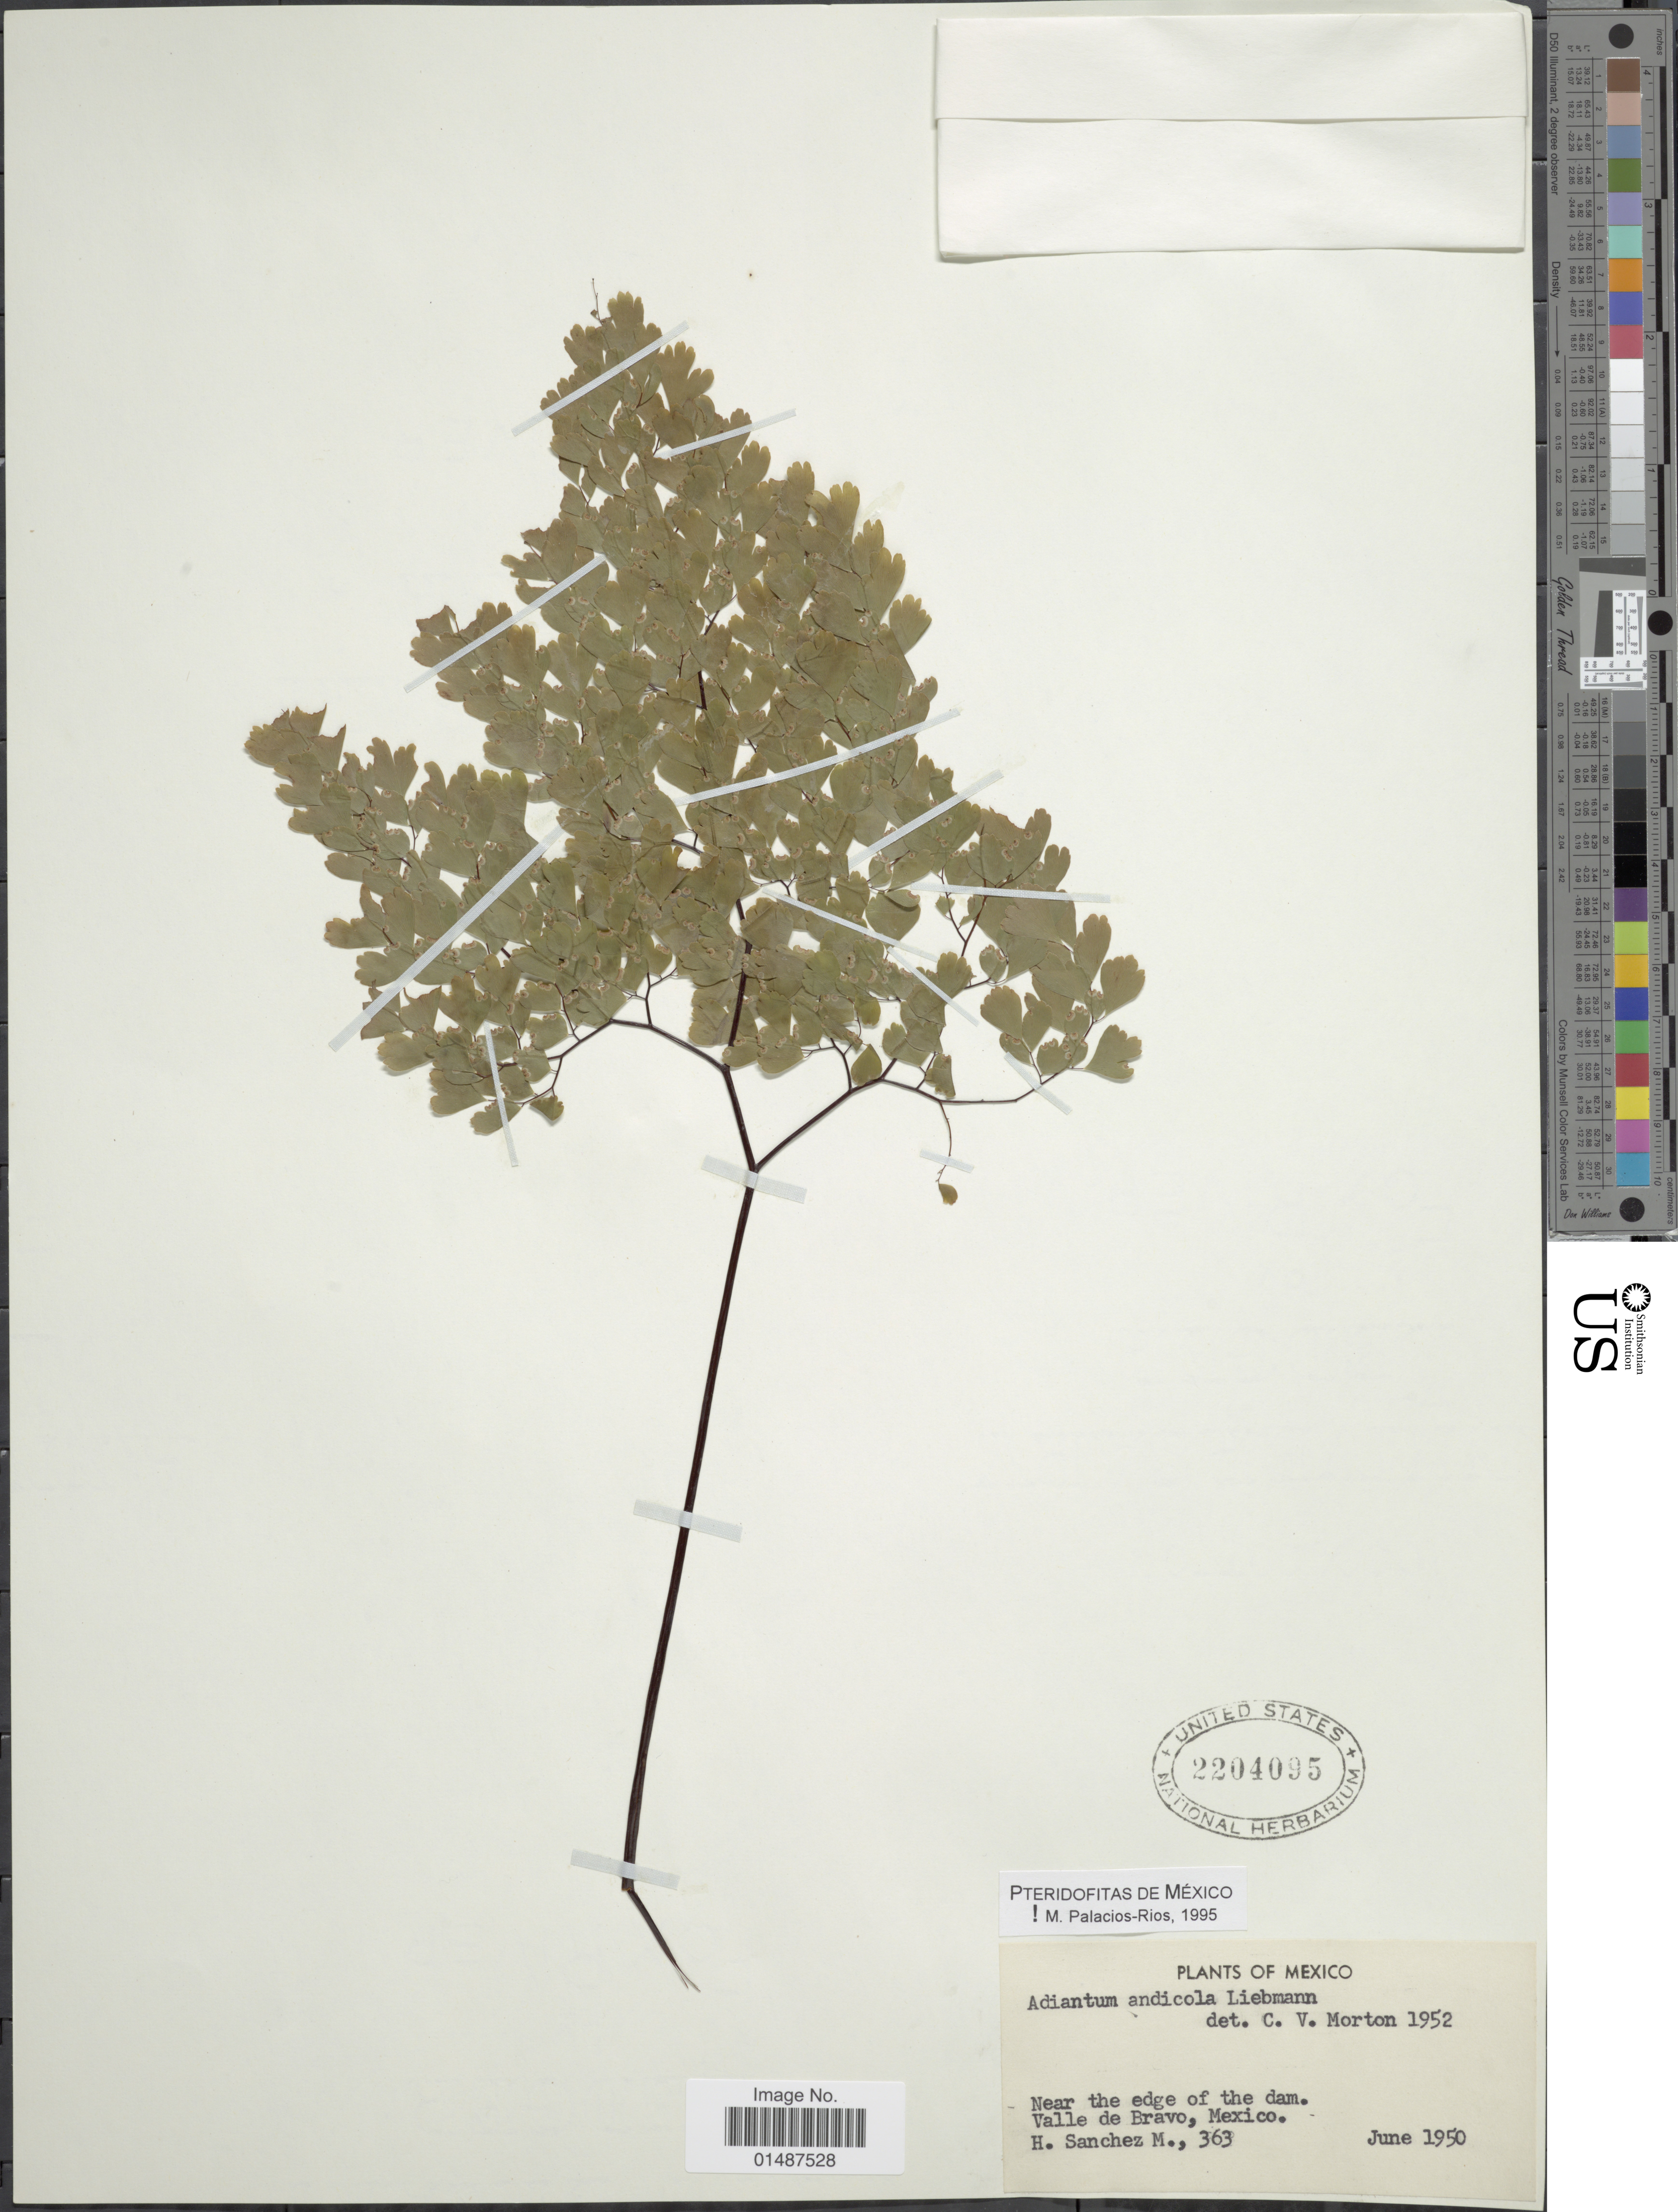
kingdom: Plantae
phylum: Tracheophyta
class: Polypodiopsida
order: Polypodiales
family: Pteridaceae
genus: Adiantum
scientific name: Adiantum andicola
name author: Liebm.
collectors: R. H. Sanchez Mejoranda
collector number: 363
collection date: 1950-06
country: Mexico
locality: Near the edge of the dam. Valle de Bravo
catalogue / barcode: US 2204095